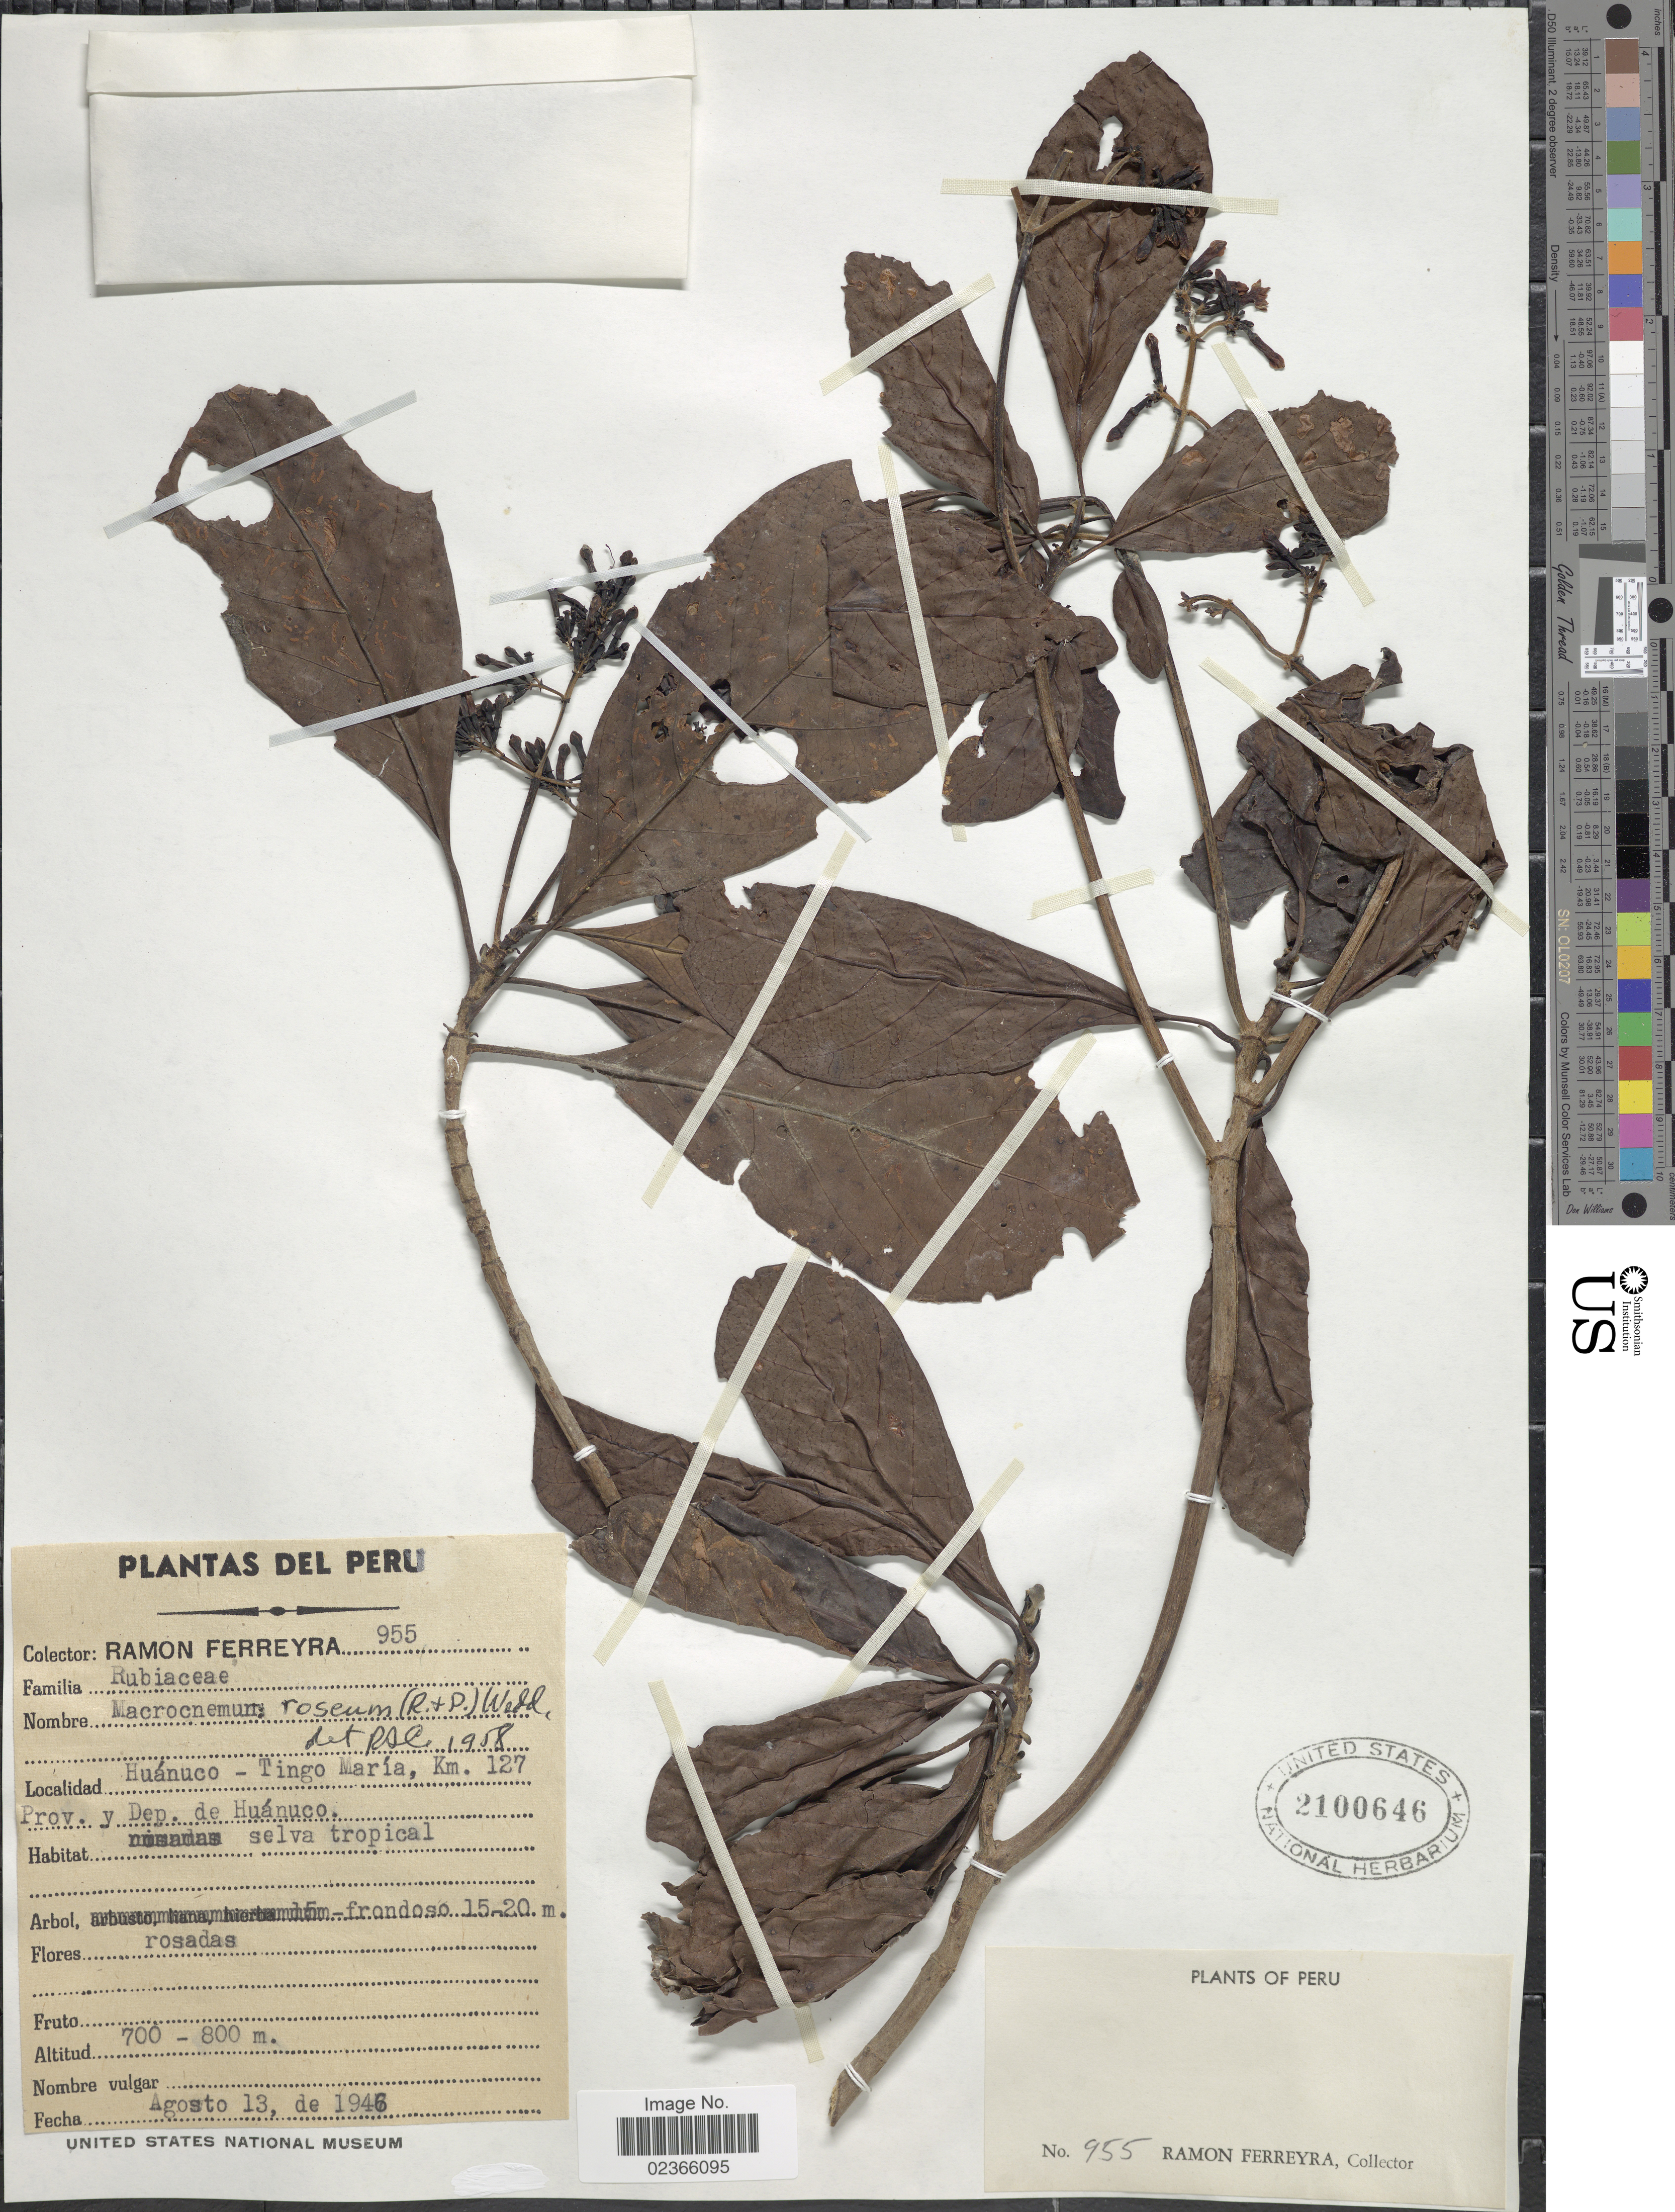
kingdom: Plantae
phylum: Tracheophyta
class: Magnoliopsida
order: Gentianales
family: Rubiaceae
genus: Macrocnemum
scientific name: Macrocnemum roseum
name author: (Ruiz & Pav.) Wedd.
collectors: R. A. Ferreyra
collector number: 955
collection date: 1946-08-13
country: Peru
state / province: Huánuco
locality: Huanuco - Tingo Maria, Km 127 Prov. y Dep. de Huanuco.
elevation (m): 700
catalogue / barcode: US 2100646